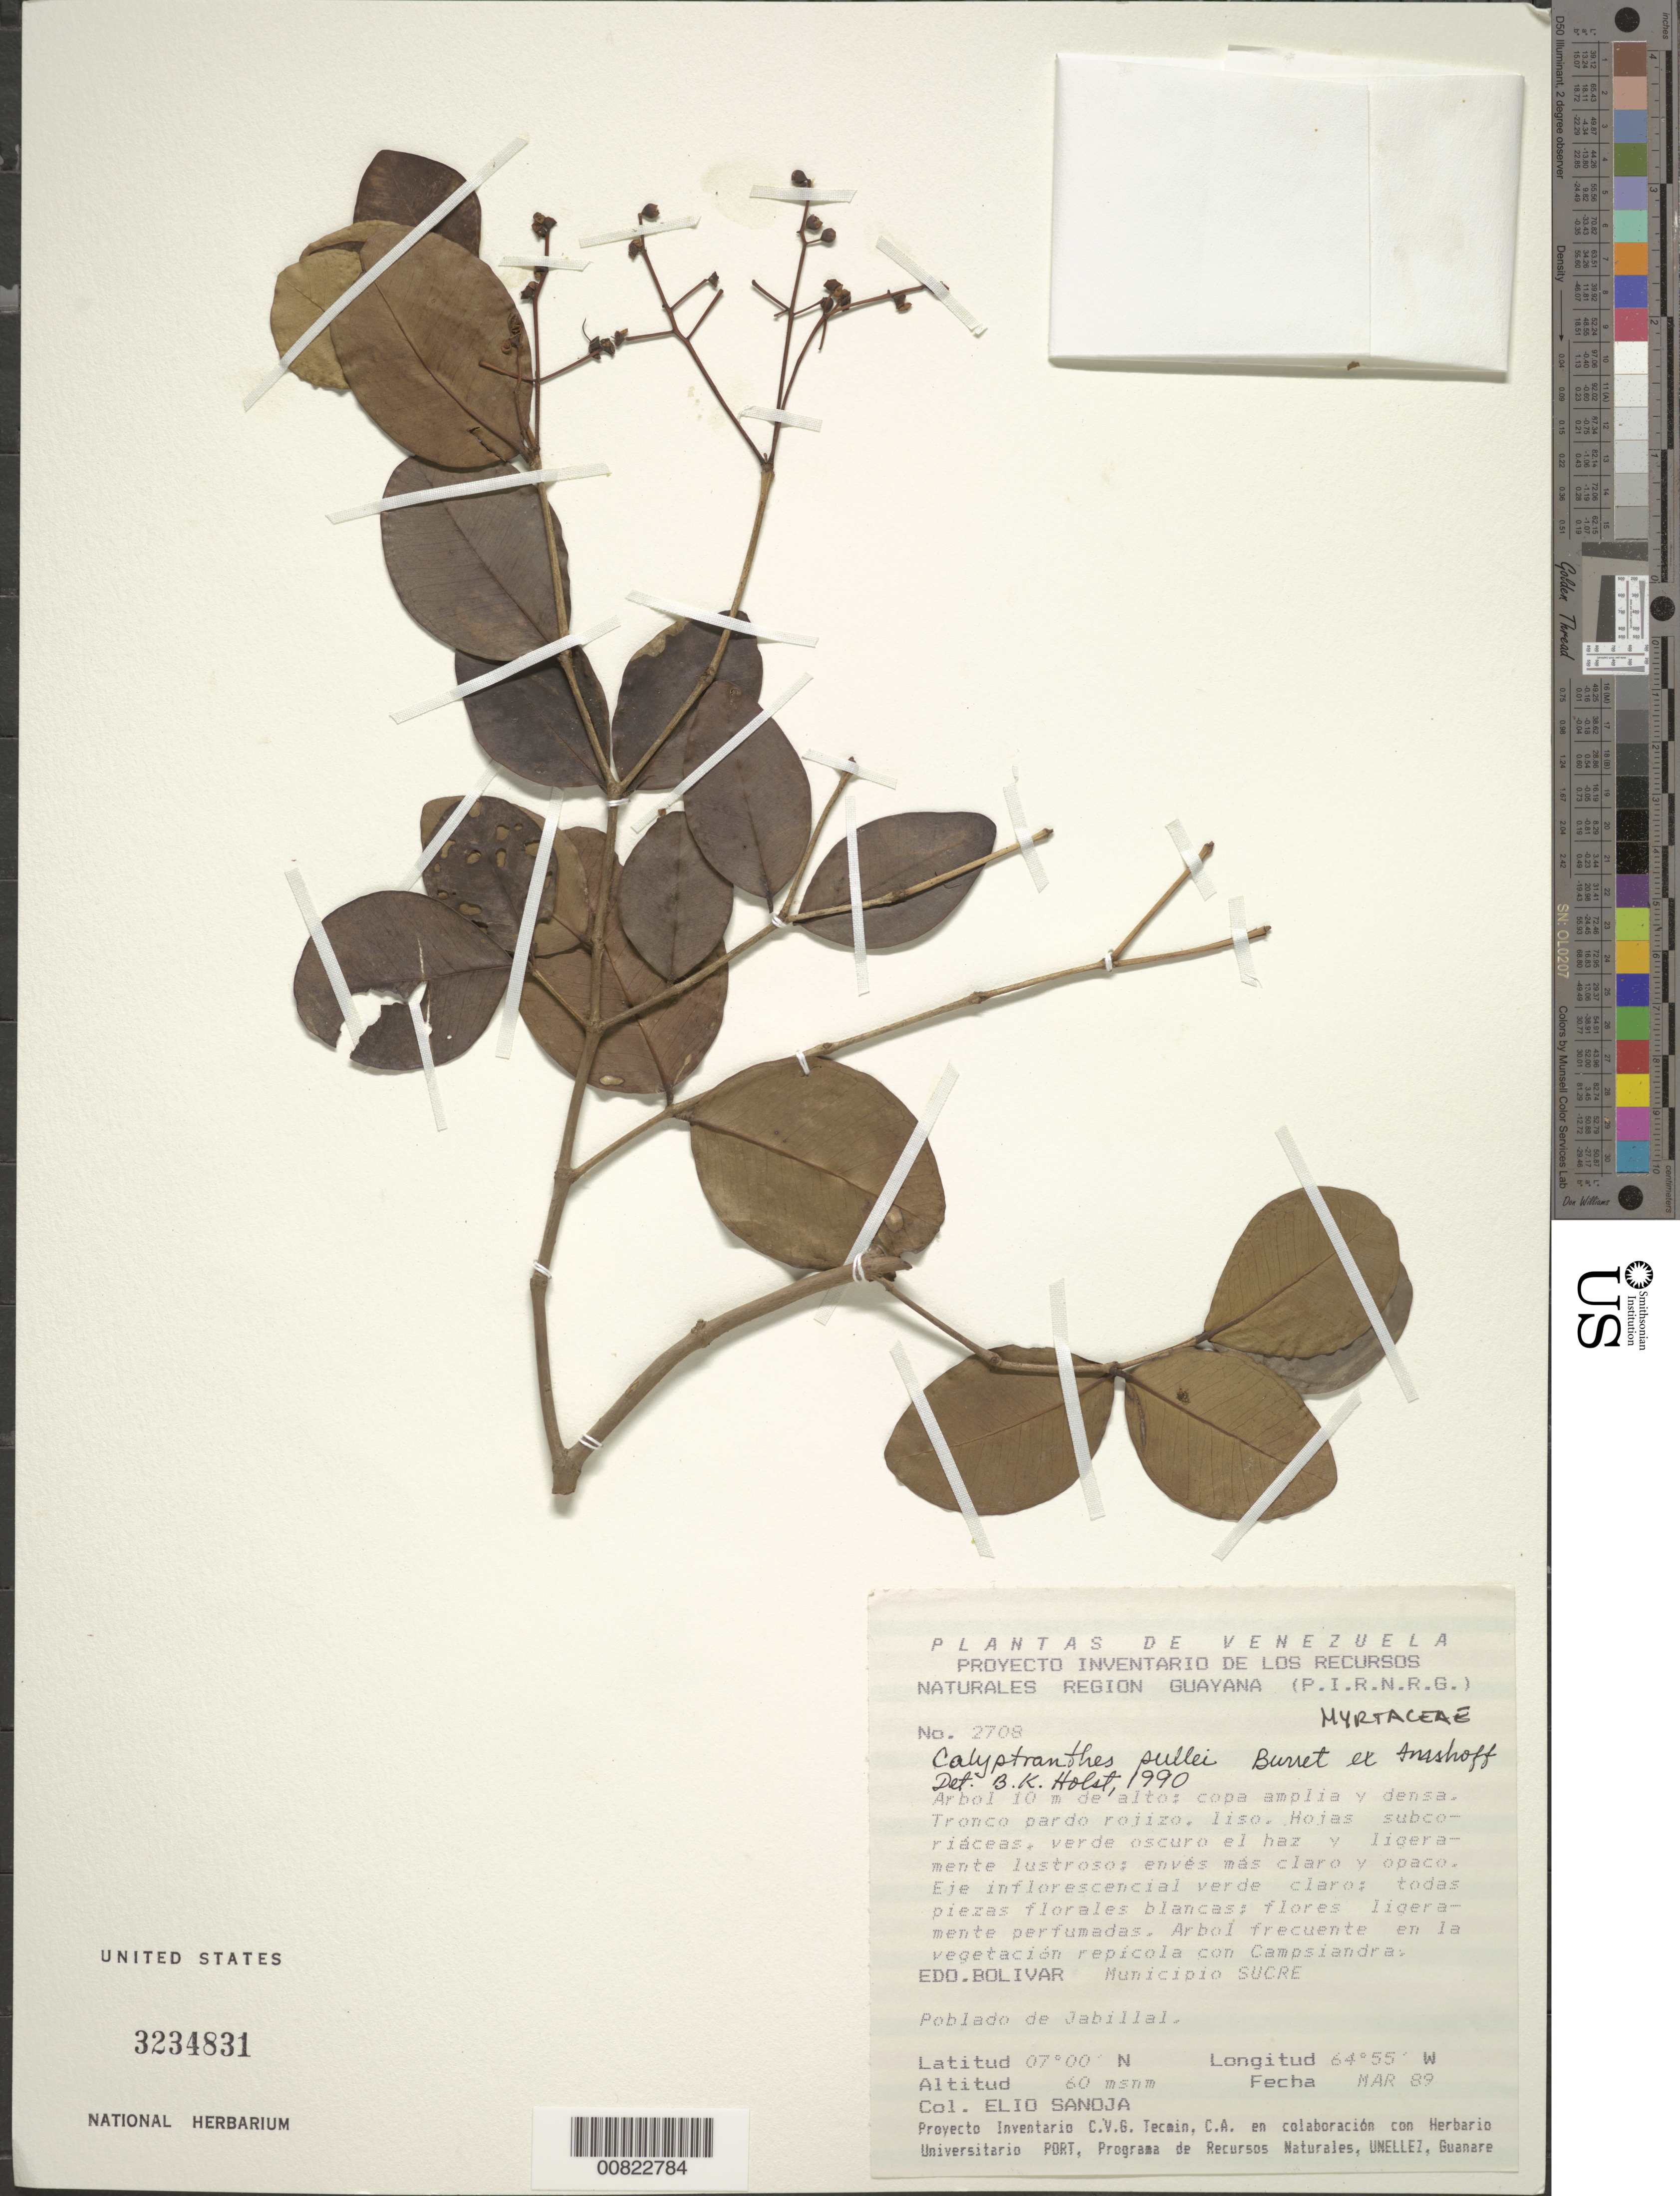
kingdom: Plantae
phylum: Tracheophyta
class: Magnoliopsida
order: Myrtales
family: Myrtaceae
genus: Myrcia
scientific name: Myrcia pullei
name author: (Burret ex Amshoff) A.R. Lourenço & E. Lucas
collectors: E. Sanoja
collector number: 2708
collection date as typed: Mar-89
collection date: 1989-03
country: Venezuela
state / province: Bolívar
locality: Mun. Sucre, Pablo de Jabillal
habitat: Riparian vegetation with Campsiandra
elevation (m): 60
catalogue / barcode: US 3234831